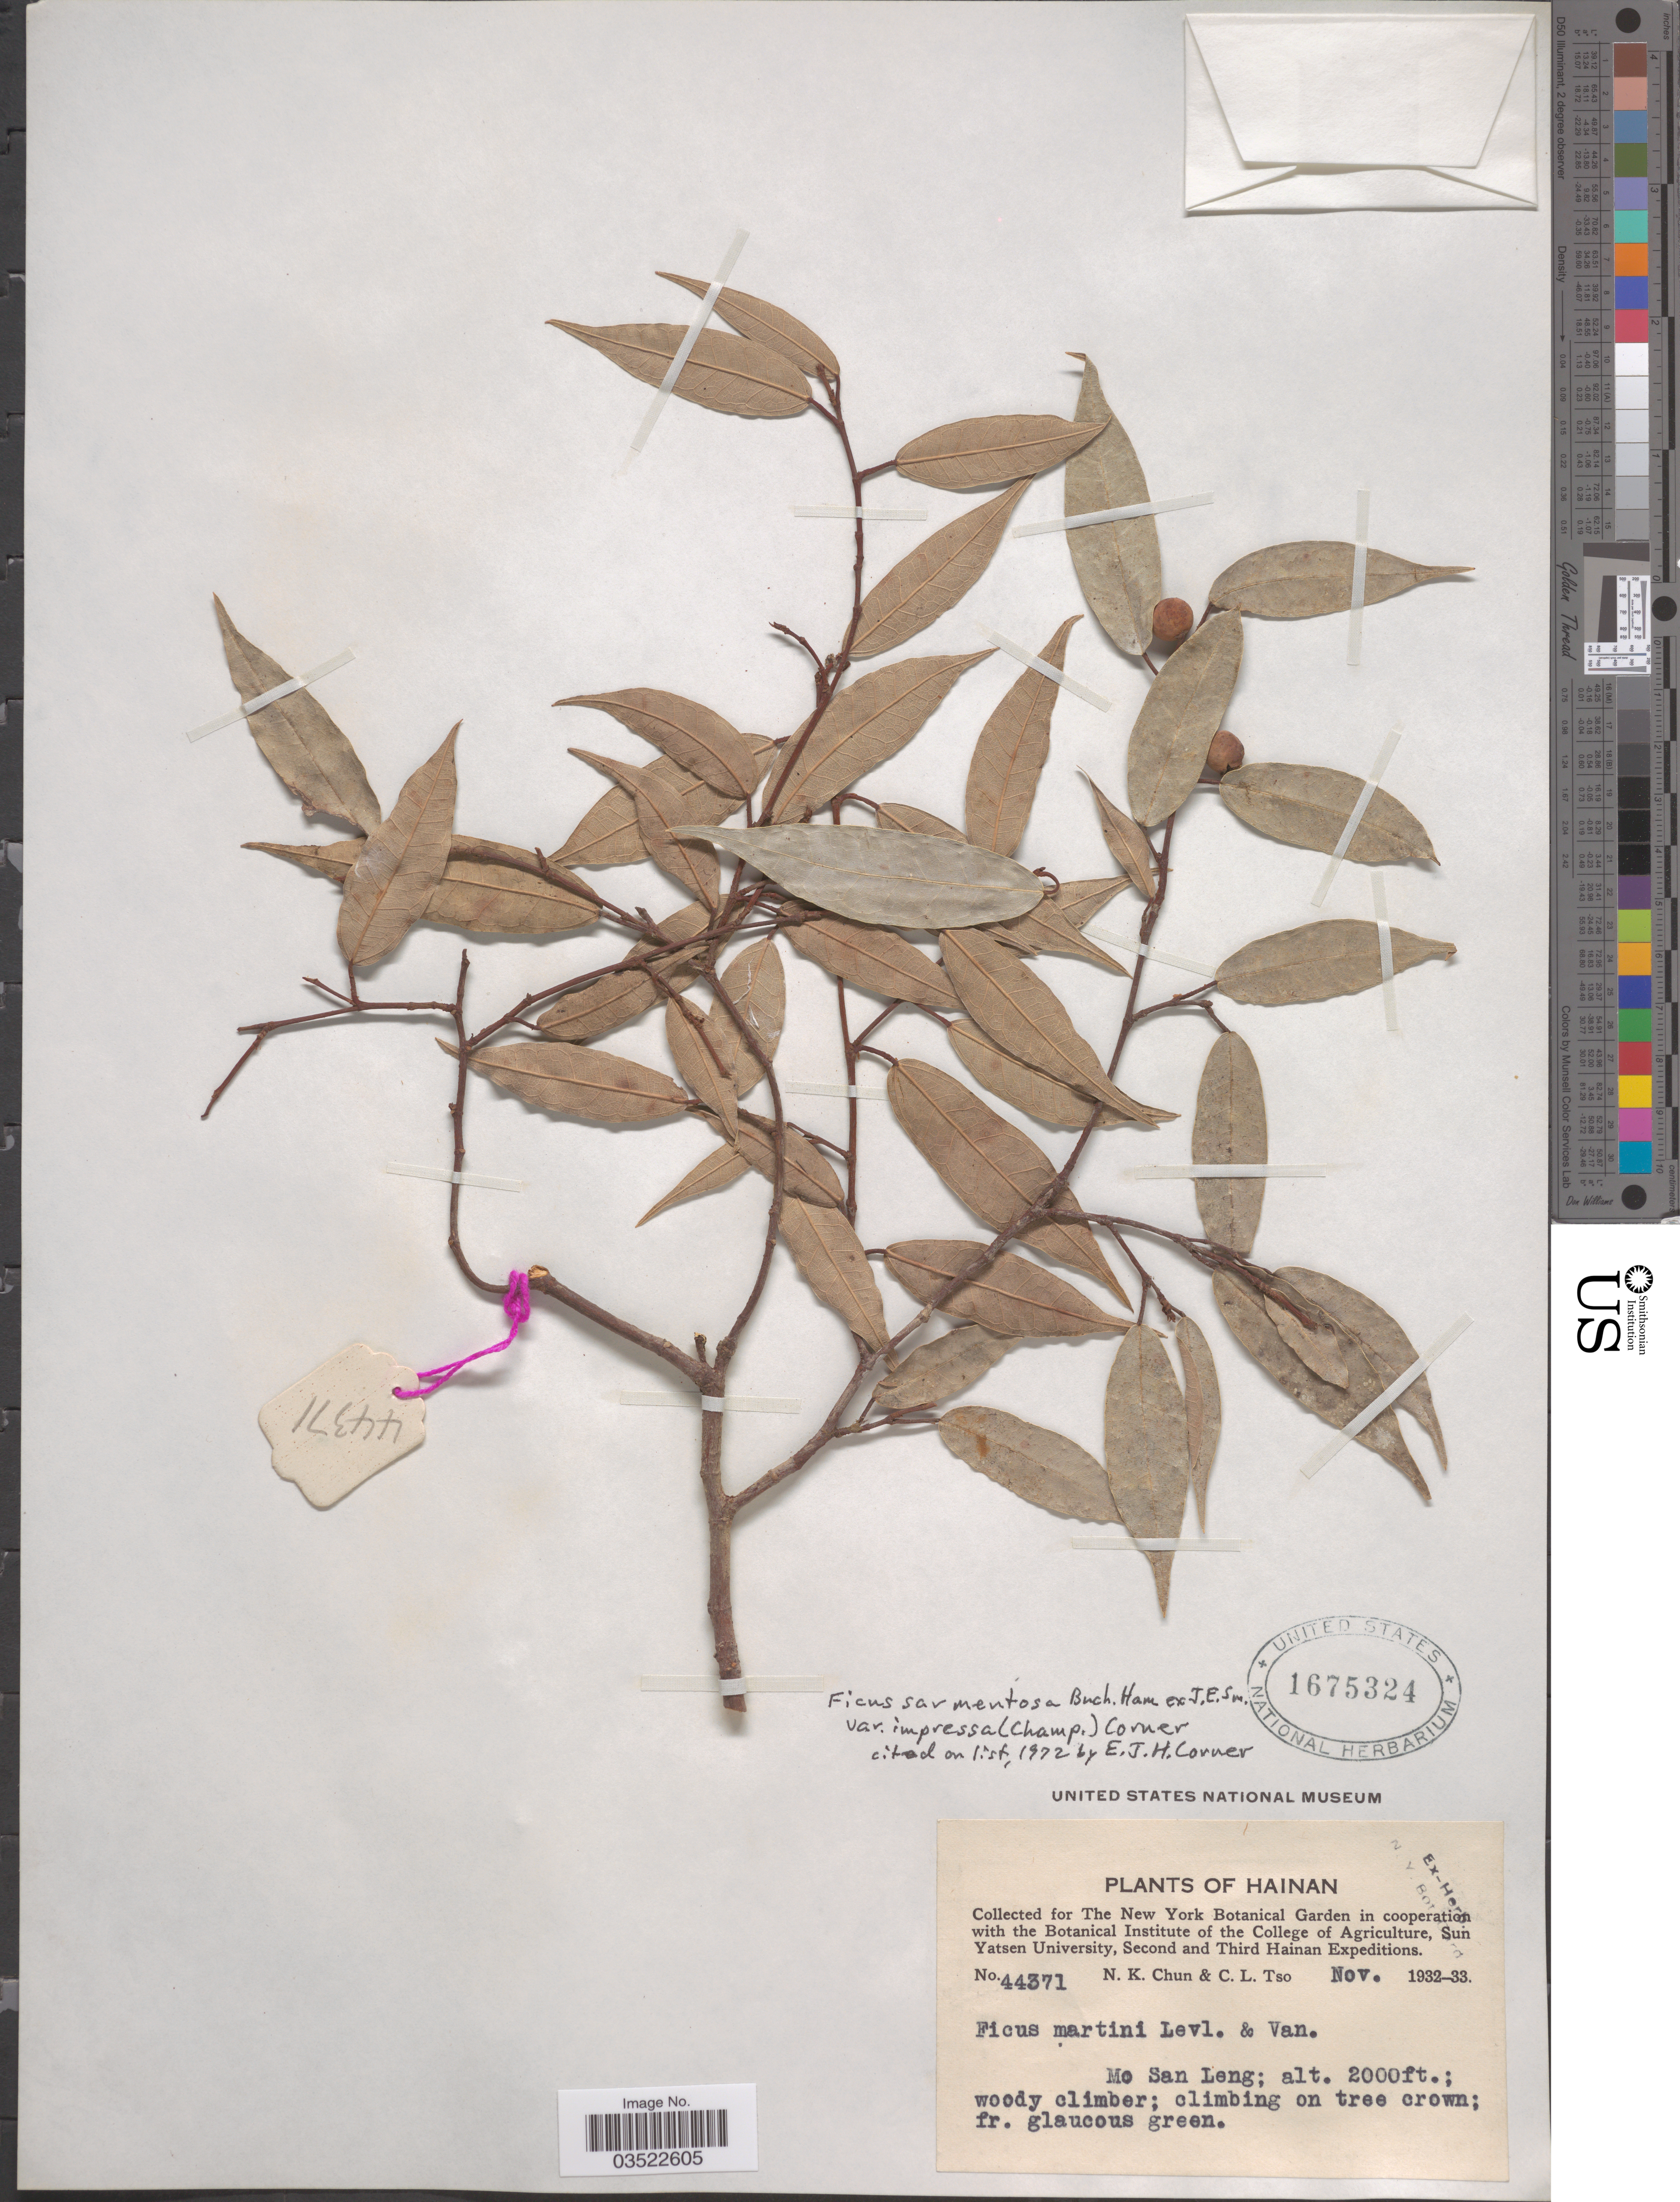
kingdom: Plantae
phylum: Tracheophyta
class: Magnoliopsida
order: Rosales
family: Moraceae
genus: Ficus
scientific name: Ficus sarmentosa var. impressa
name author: (Champ. ex Benth.) Corner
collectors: N. K. Chun & C. Tso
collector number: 44371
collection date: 1932-11/1933-11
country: China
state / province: Hainan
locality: Mo San Leng.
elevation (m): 610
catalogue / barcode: US 1675324